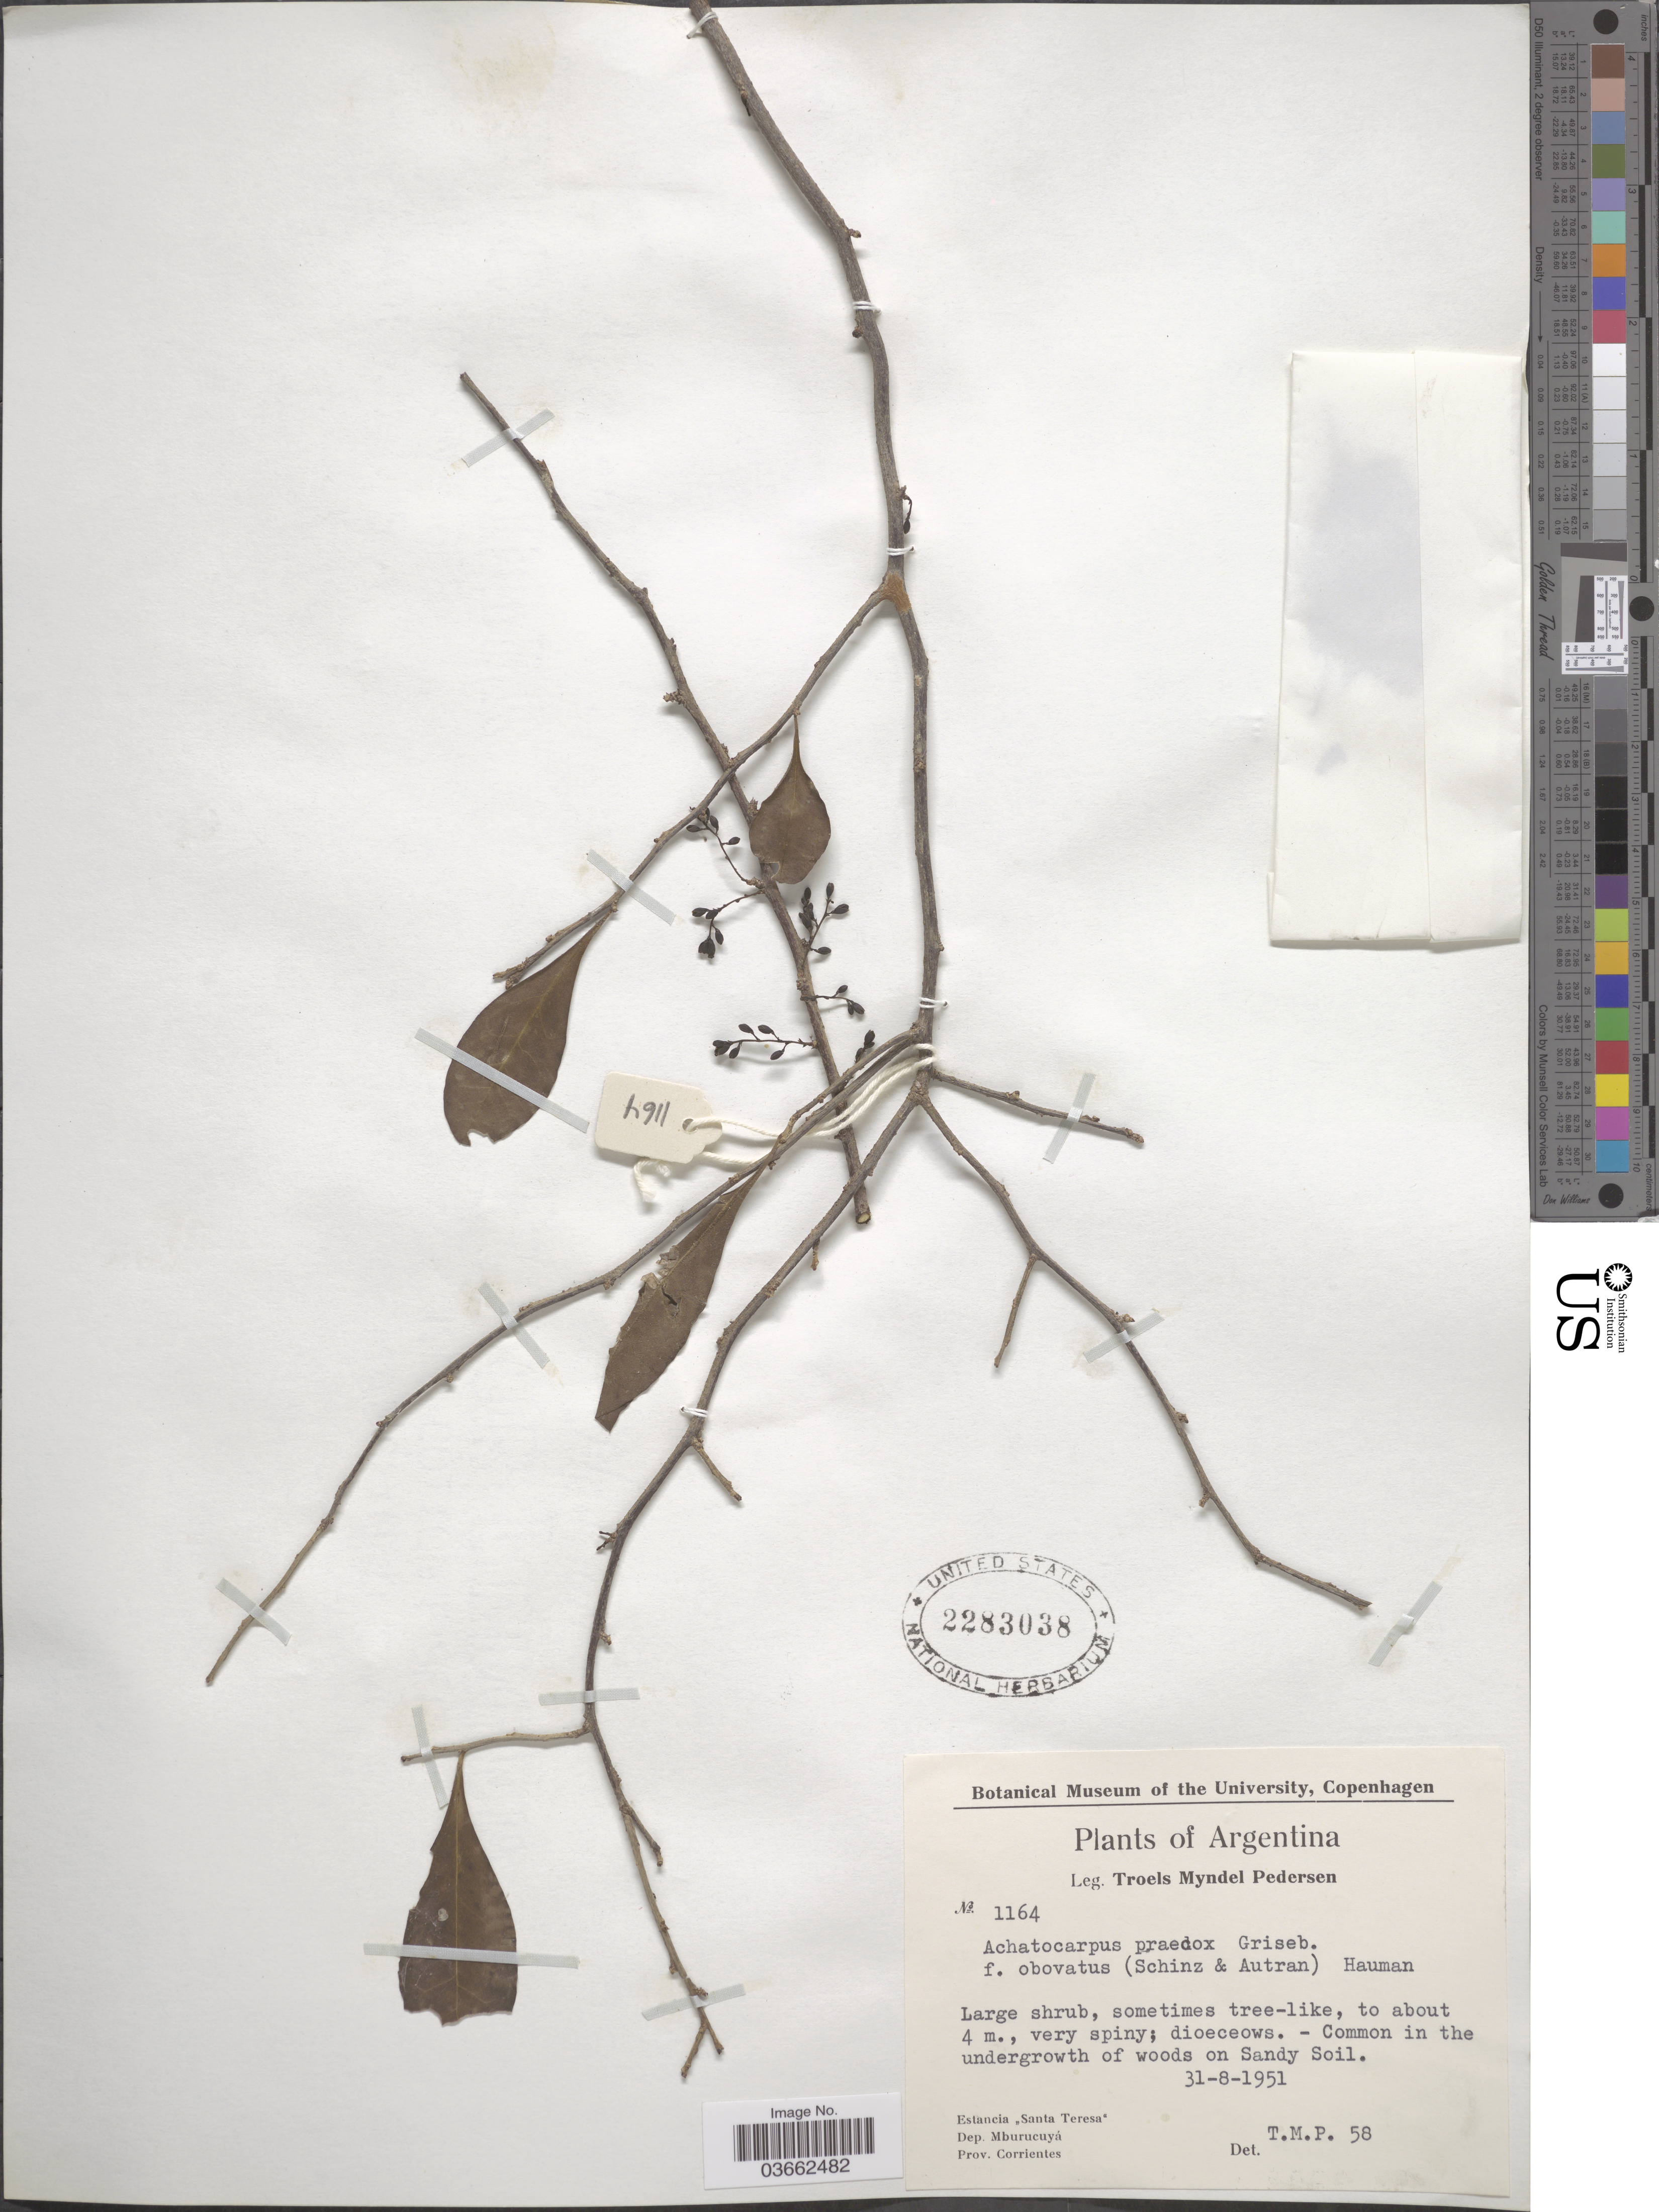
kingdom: Plantae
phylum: Tracheophyta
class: Magnoliopsida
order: Caryophyllales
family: Achatocarpaceae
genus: Achatocarpus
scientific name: Achatocarpus praecox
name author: Griseb.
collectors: T. Pederson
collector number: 1164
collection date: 1951-08-31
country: Argentina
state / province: Corrientes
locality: Estancia "Santa Teresa", Dep. Mburucuyá.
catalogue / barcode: US 2283038